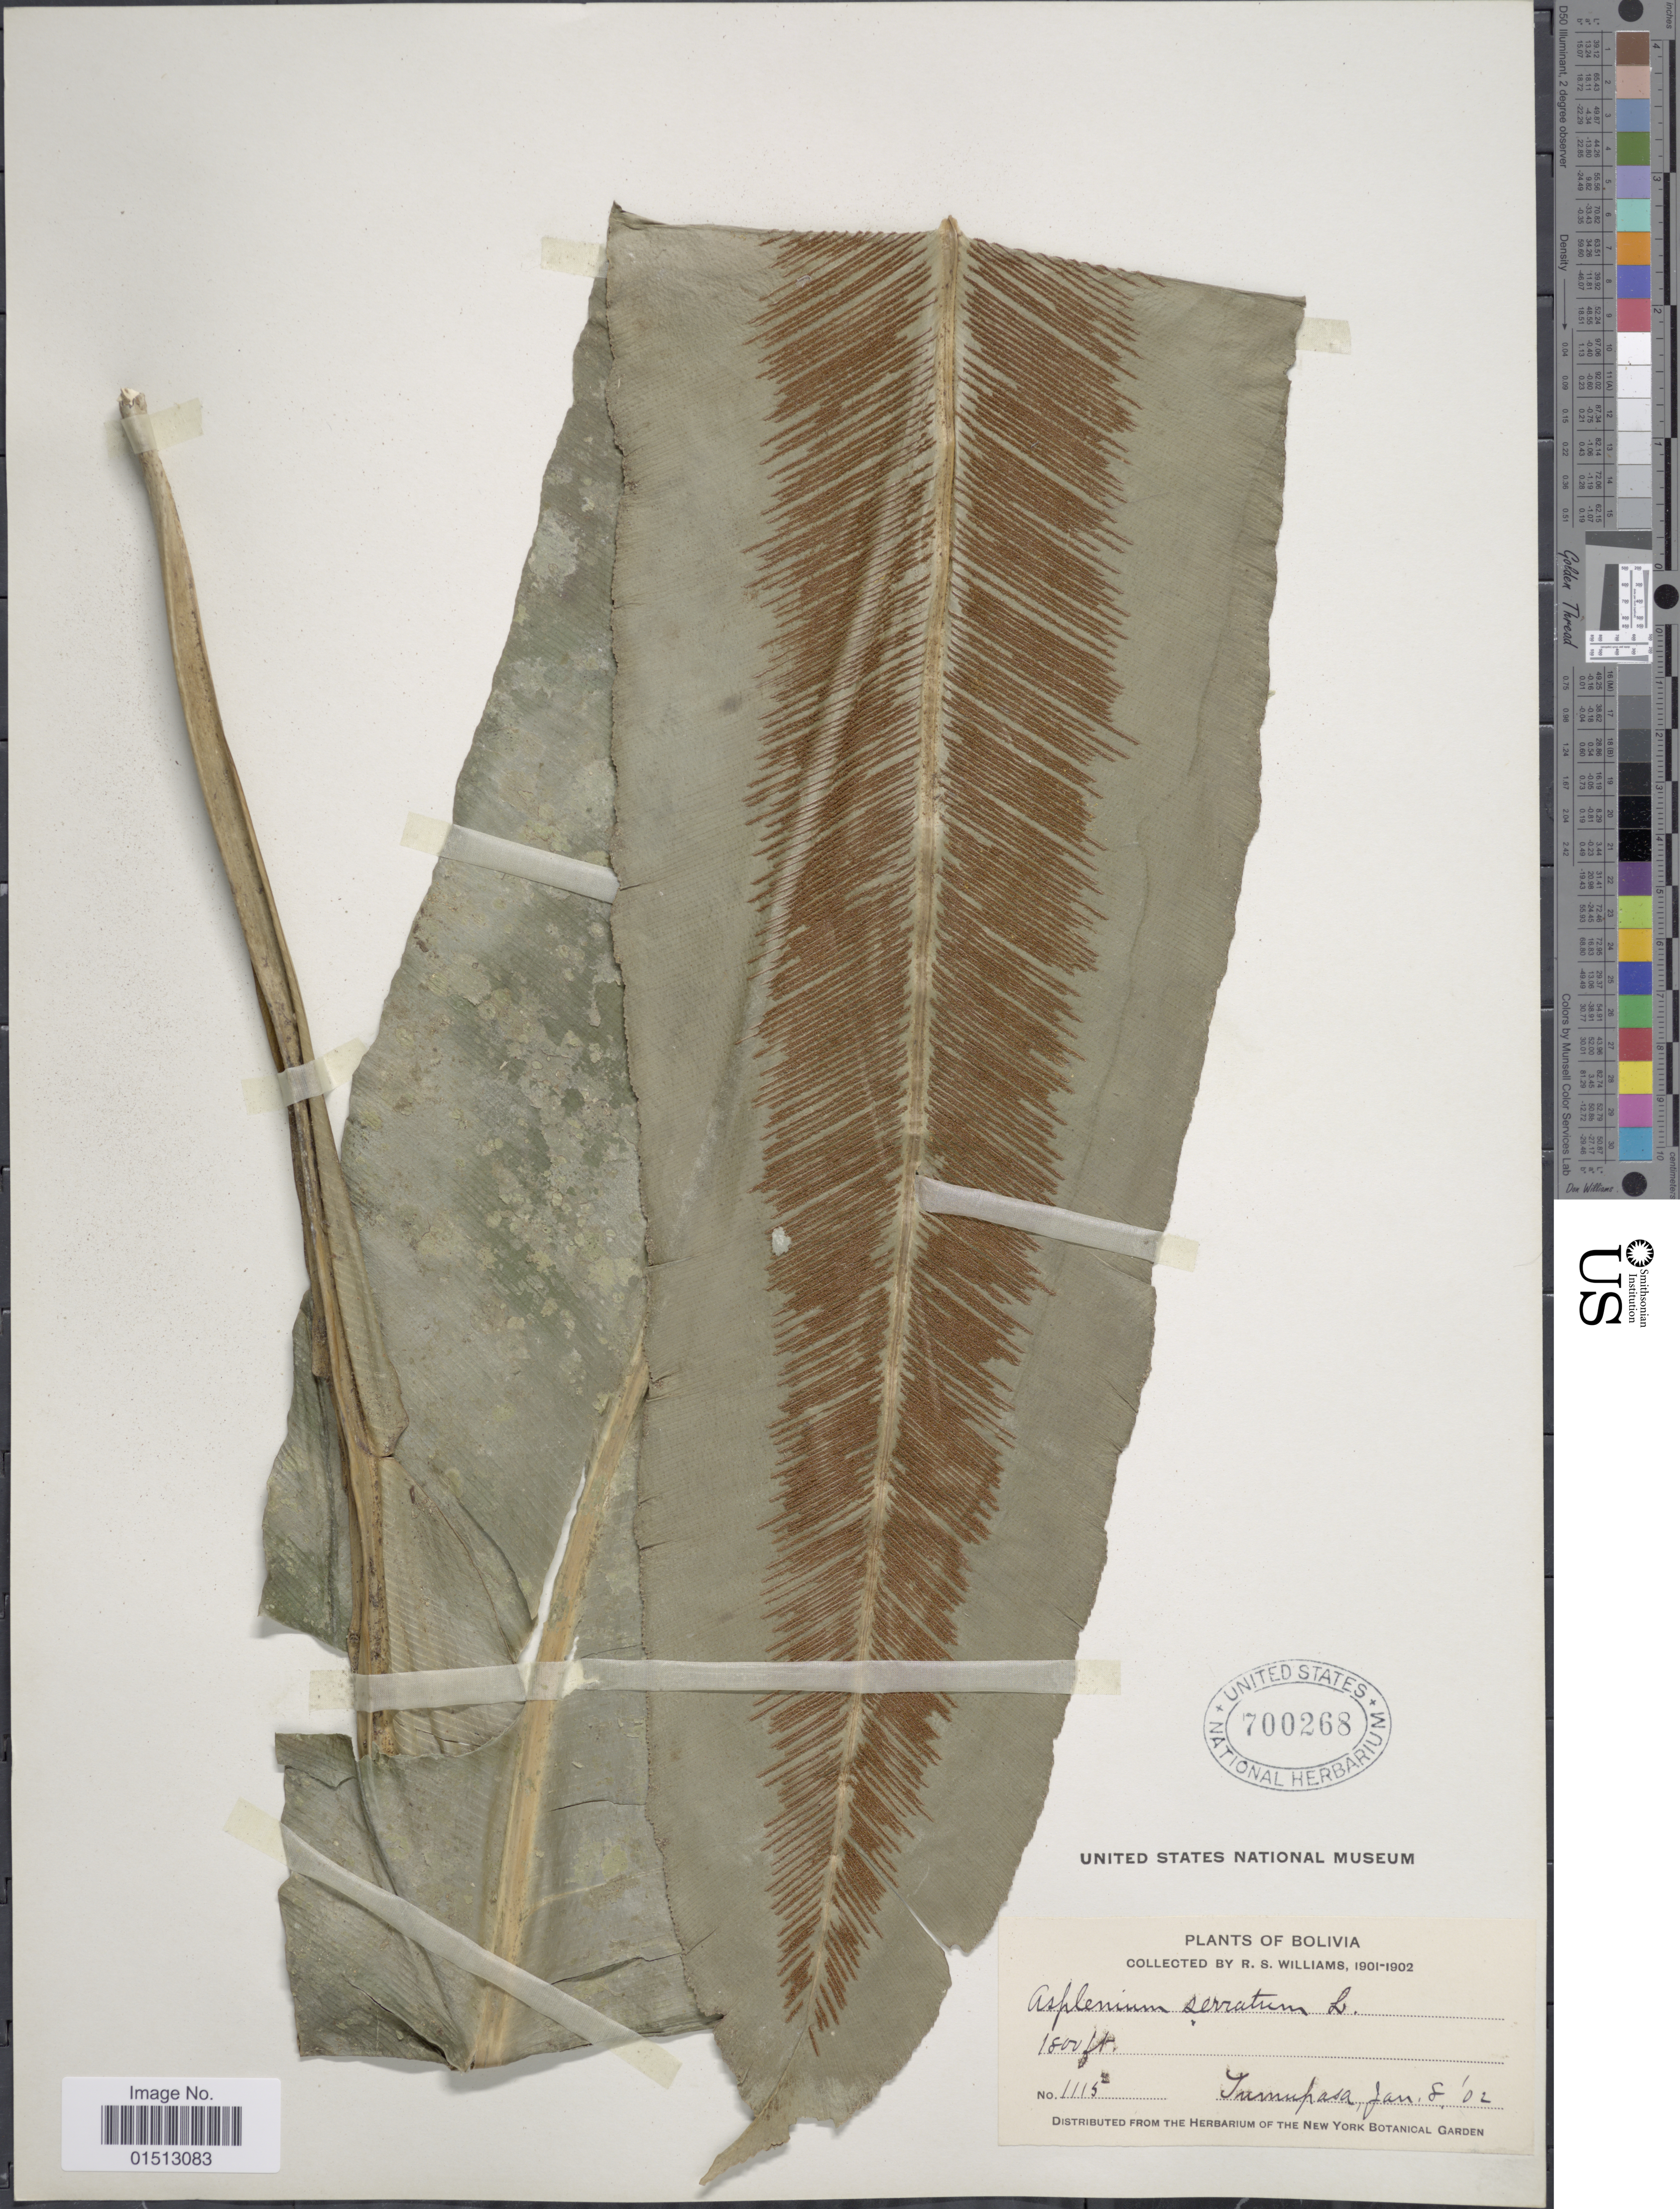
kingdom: Plantae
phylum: Tracheophyta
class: Polypodiopsida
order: Polypodiales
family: Aspleniaceae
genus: Asplenium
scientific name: Asplenium serratum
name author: L.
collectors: R. S. Williams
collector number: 1115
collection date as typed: Jan 8, '02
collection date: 1902-01-08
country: Bolivia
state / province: La Paz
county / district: Iturralde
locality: Tumupasa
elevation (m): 549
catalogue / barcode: US 700268